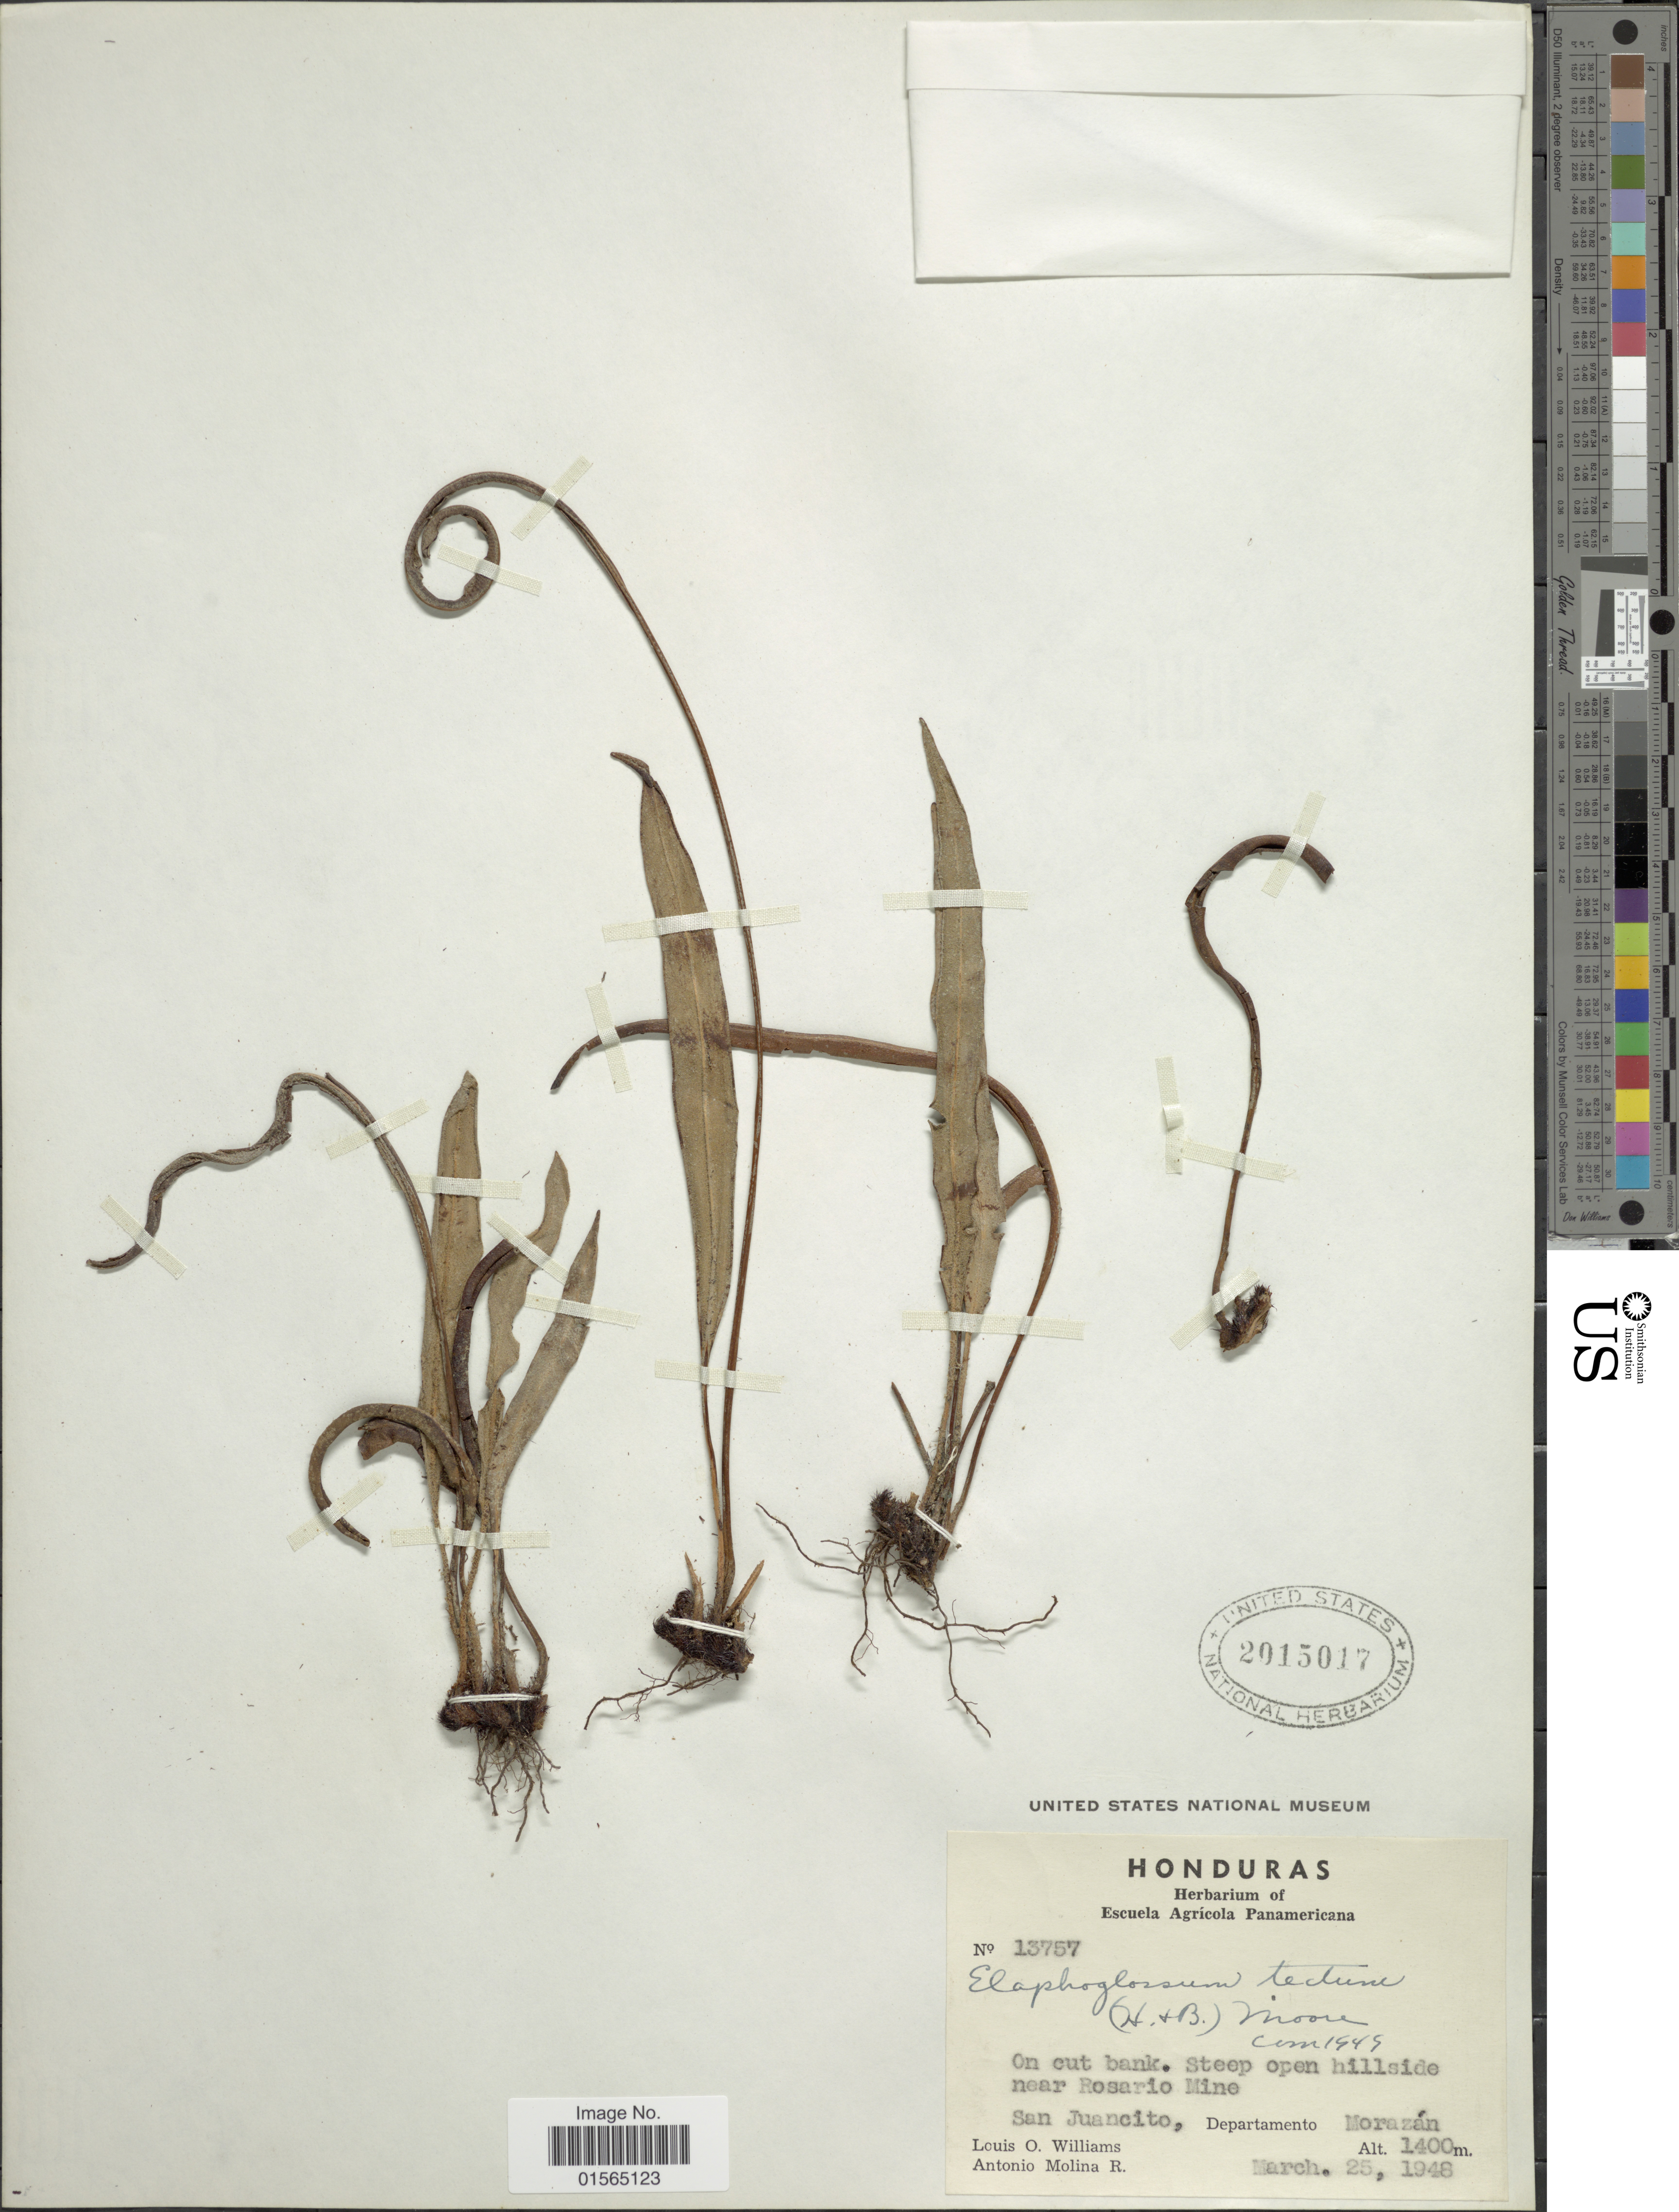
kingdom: Plantae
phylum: Tracheophyta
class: Polypodiopsida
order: Polypodiales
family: Dryopteridaceae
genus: Elaphoglossum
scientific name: Elaphoglossum tectum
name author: (Humb. & Bonpl.) Moore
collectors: L. O. Williams & A. Molina R.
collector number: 13757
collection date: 1946-03-25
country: Honduras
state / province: Fco. Morazán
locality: On cut bank. steep open hillside near Rosario Mine, San Juancito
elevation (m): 1400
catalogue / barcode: US 2015017